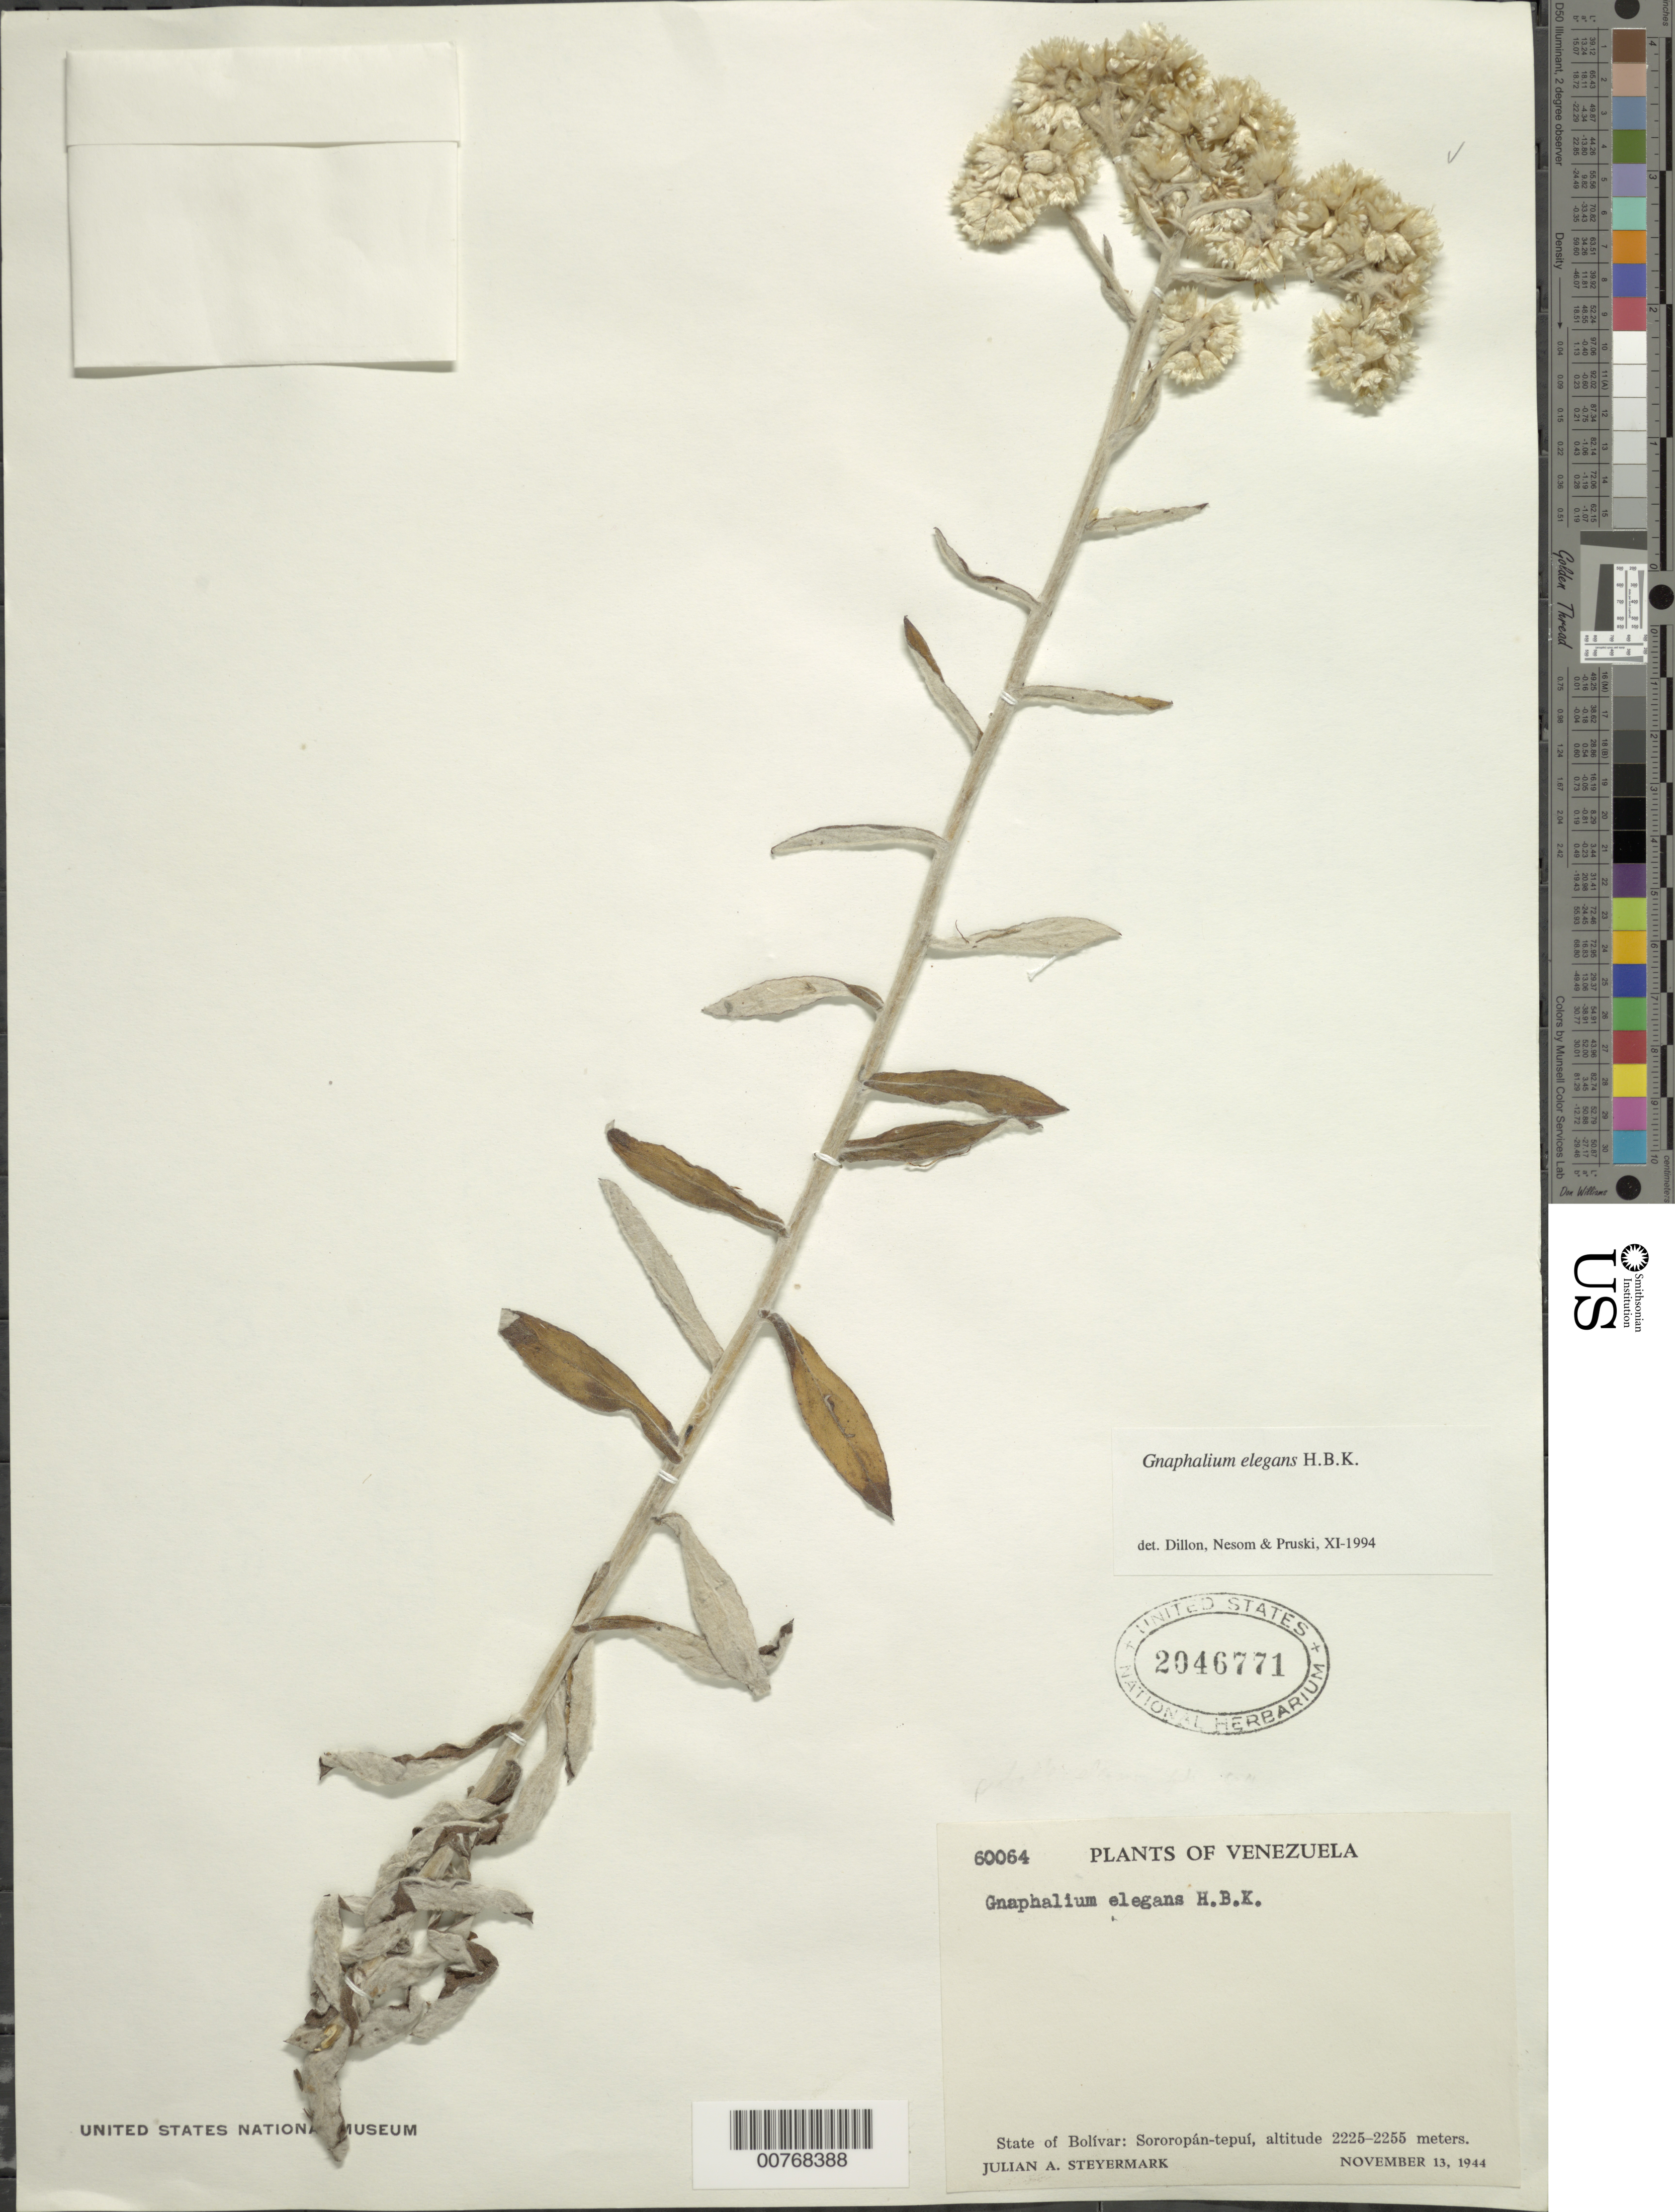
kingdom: Plantae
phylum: Tracheophyta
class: Magnoliopsida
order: Asterales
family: Asteraceae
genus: Pseudognaphalium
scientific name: Pseudognaphalium elegans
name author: (Kunth) Kartesz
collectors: J. Steyermark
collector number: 60064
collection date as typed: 13-Nov-44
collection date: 1944-11-13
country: Venezuela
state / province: Bolívar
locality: Sororopán-tepuí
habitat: Rocky hematite exposures on open slopes on summit at west end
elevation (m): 2225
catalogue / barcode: US 2046771